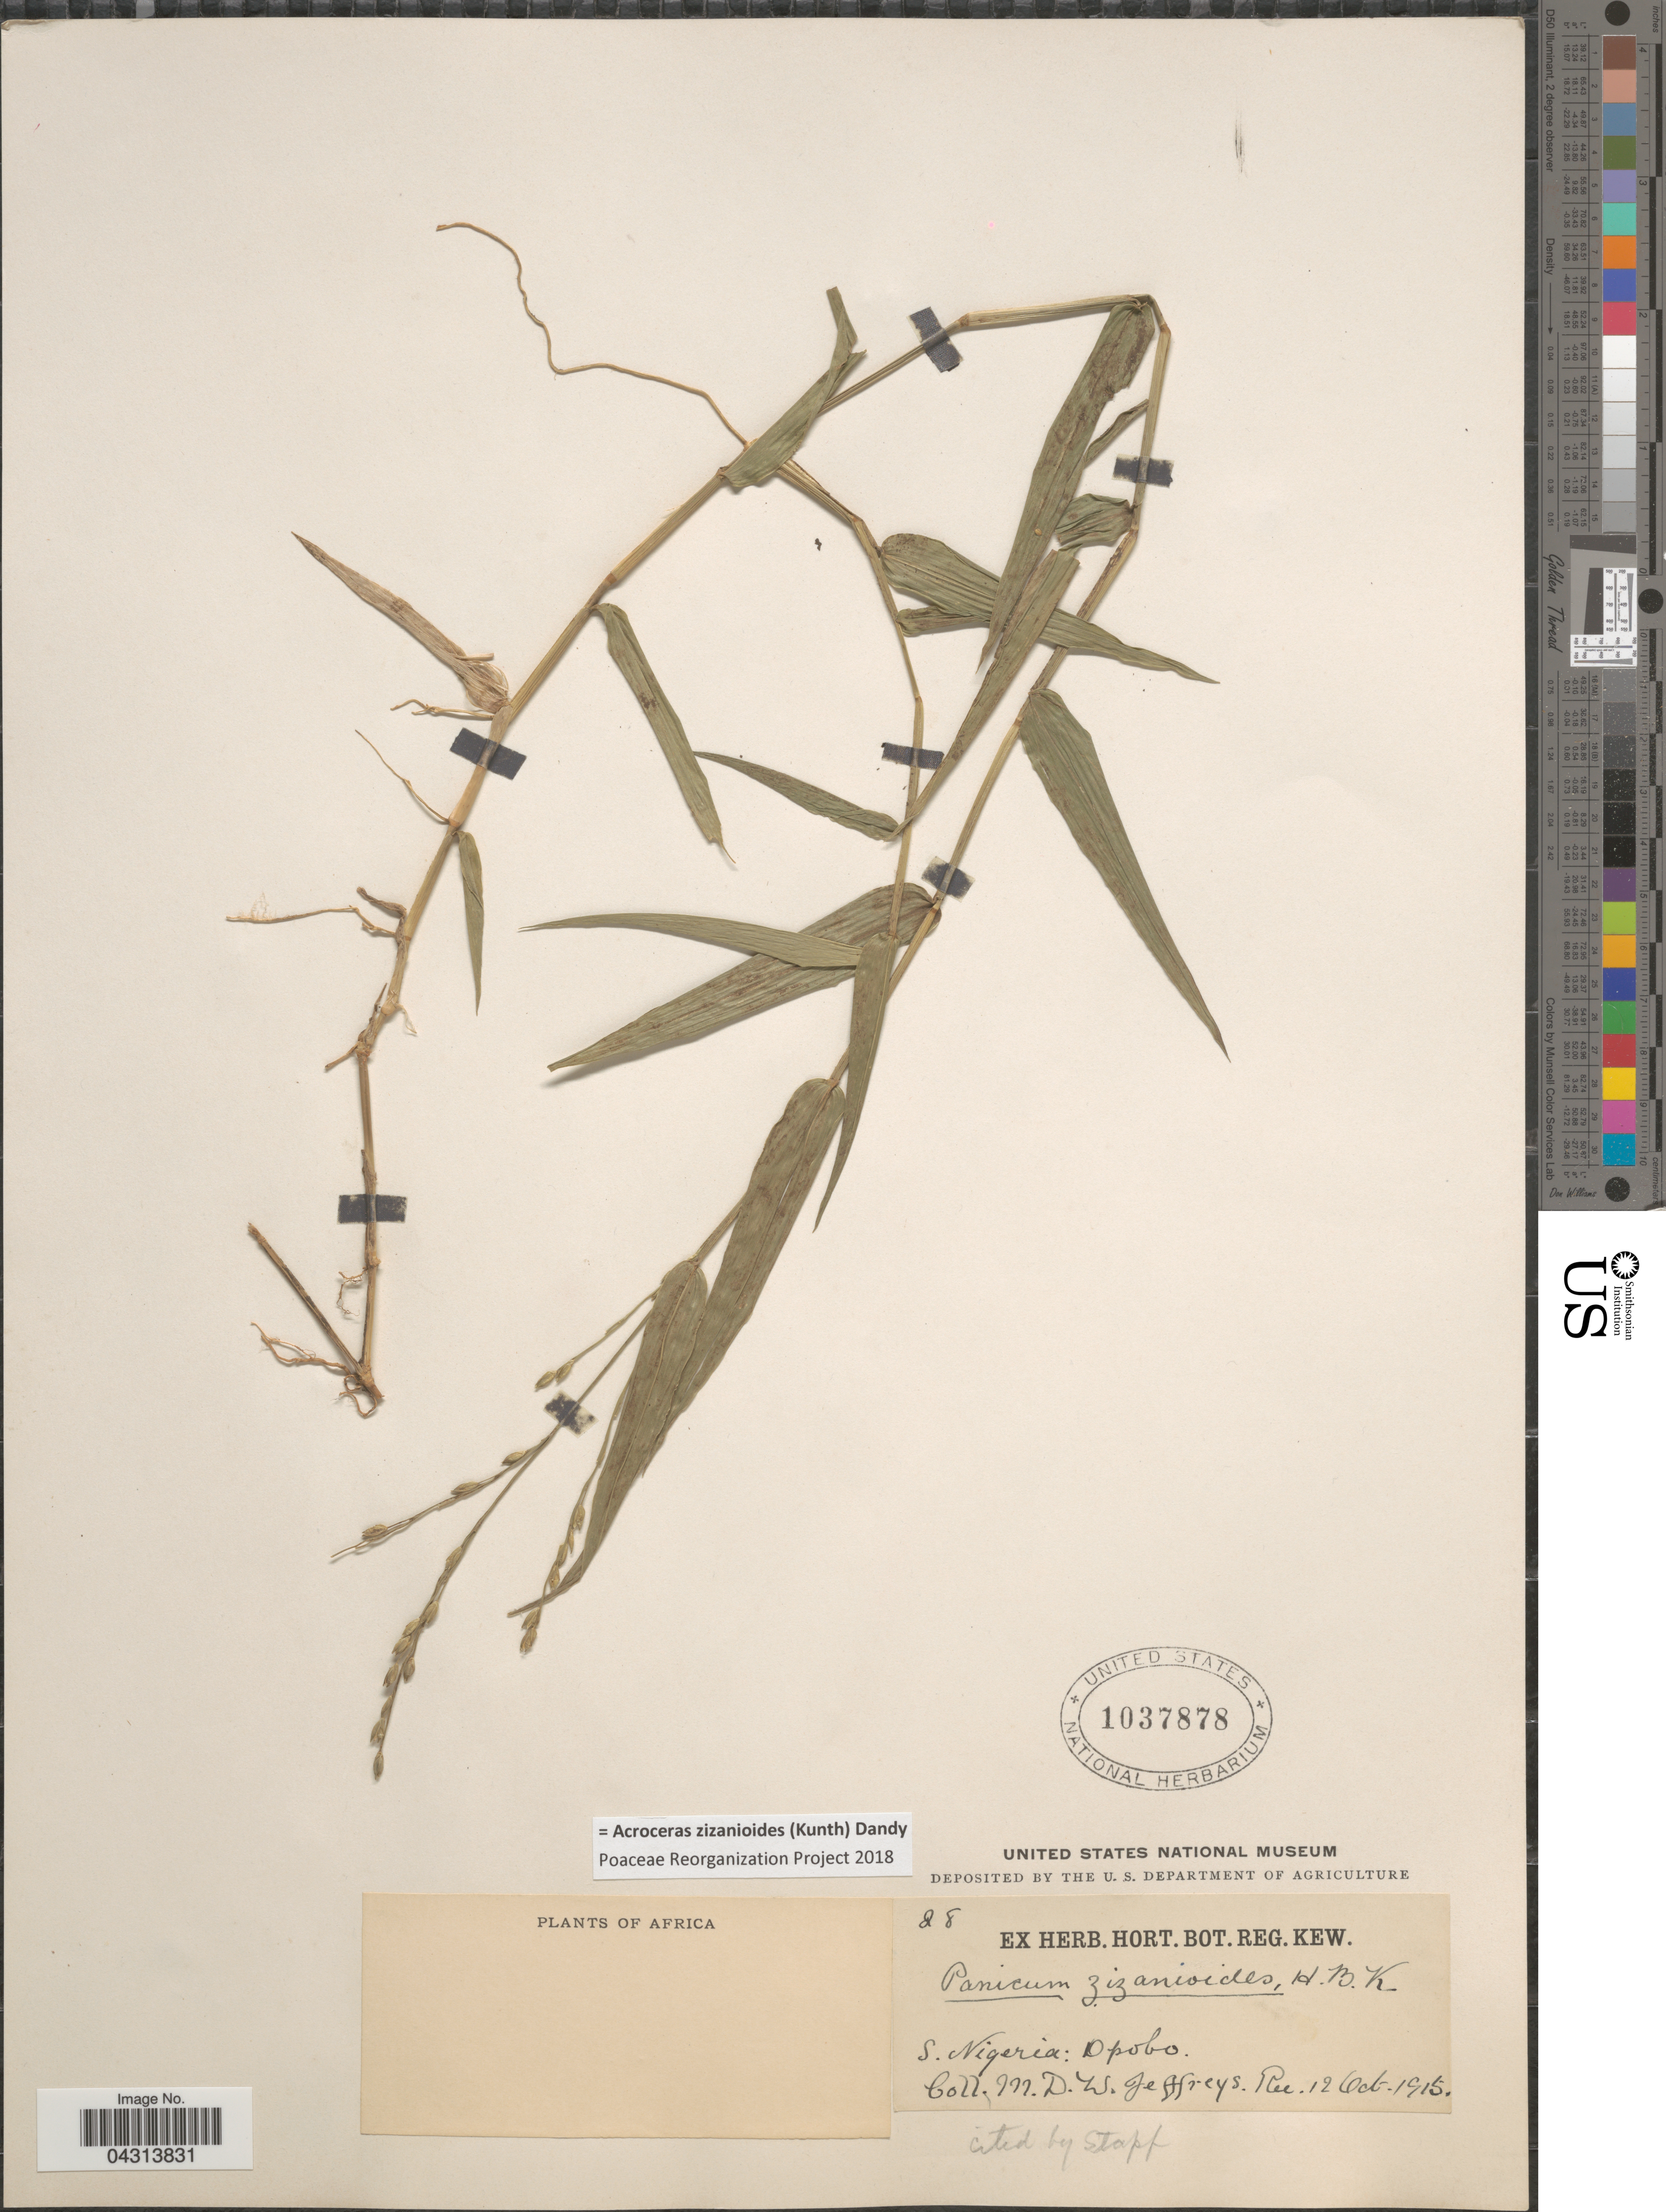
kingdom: Plantae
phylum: Tracheophyta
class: Liliopsida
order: Poales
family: Poaceae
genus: Acroceras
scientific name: Acroceras zizanioides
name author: (Kunth) Dandy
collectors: M. Jeffreys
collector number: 28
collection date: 1915-10-12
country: Niger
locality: S. Nigeria: Dpobo.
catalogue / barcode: US 1037878